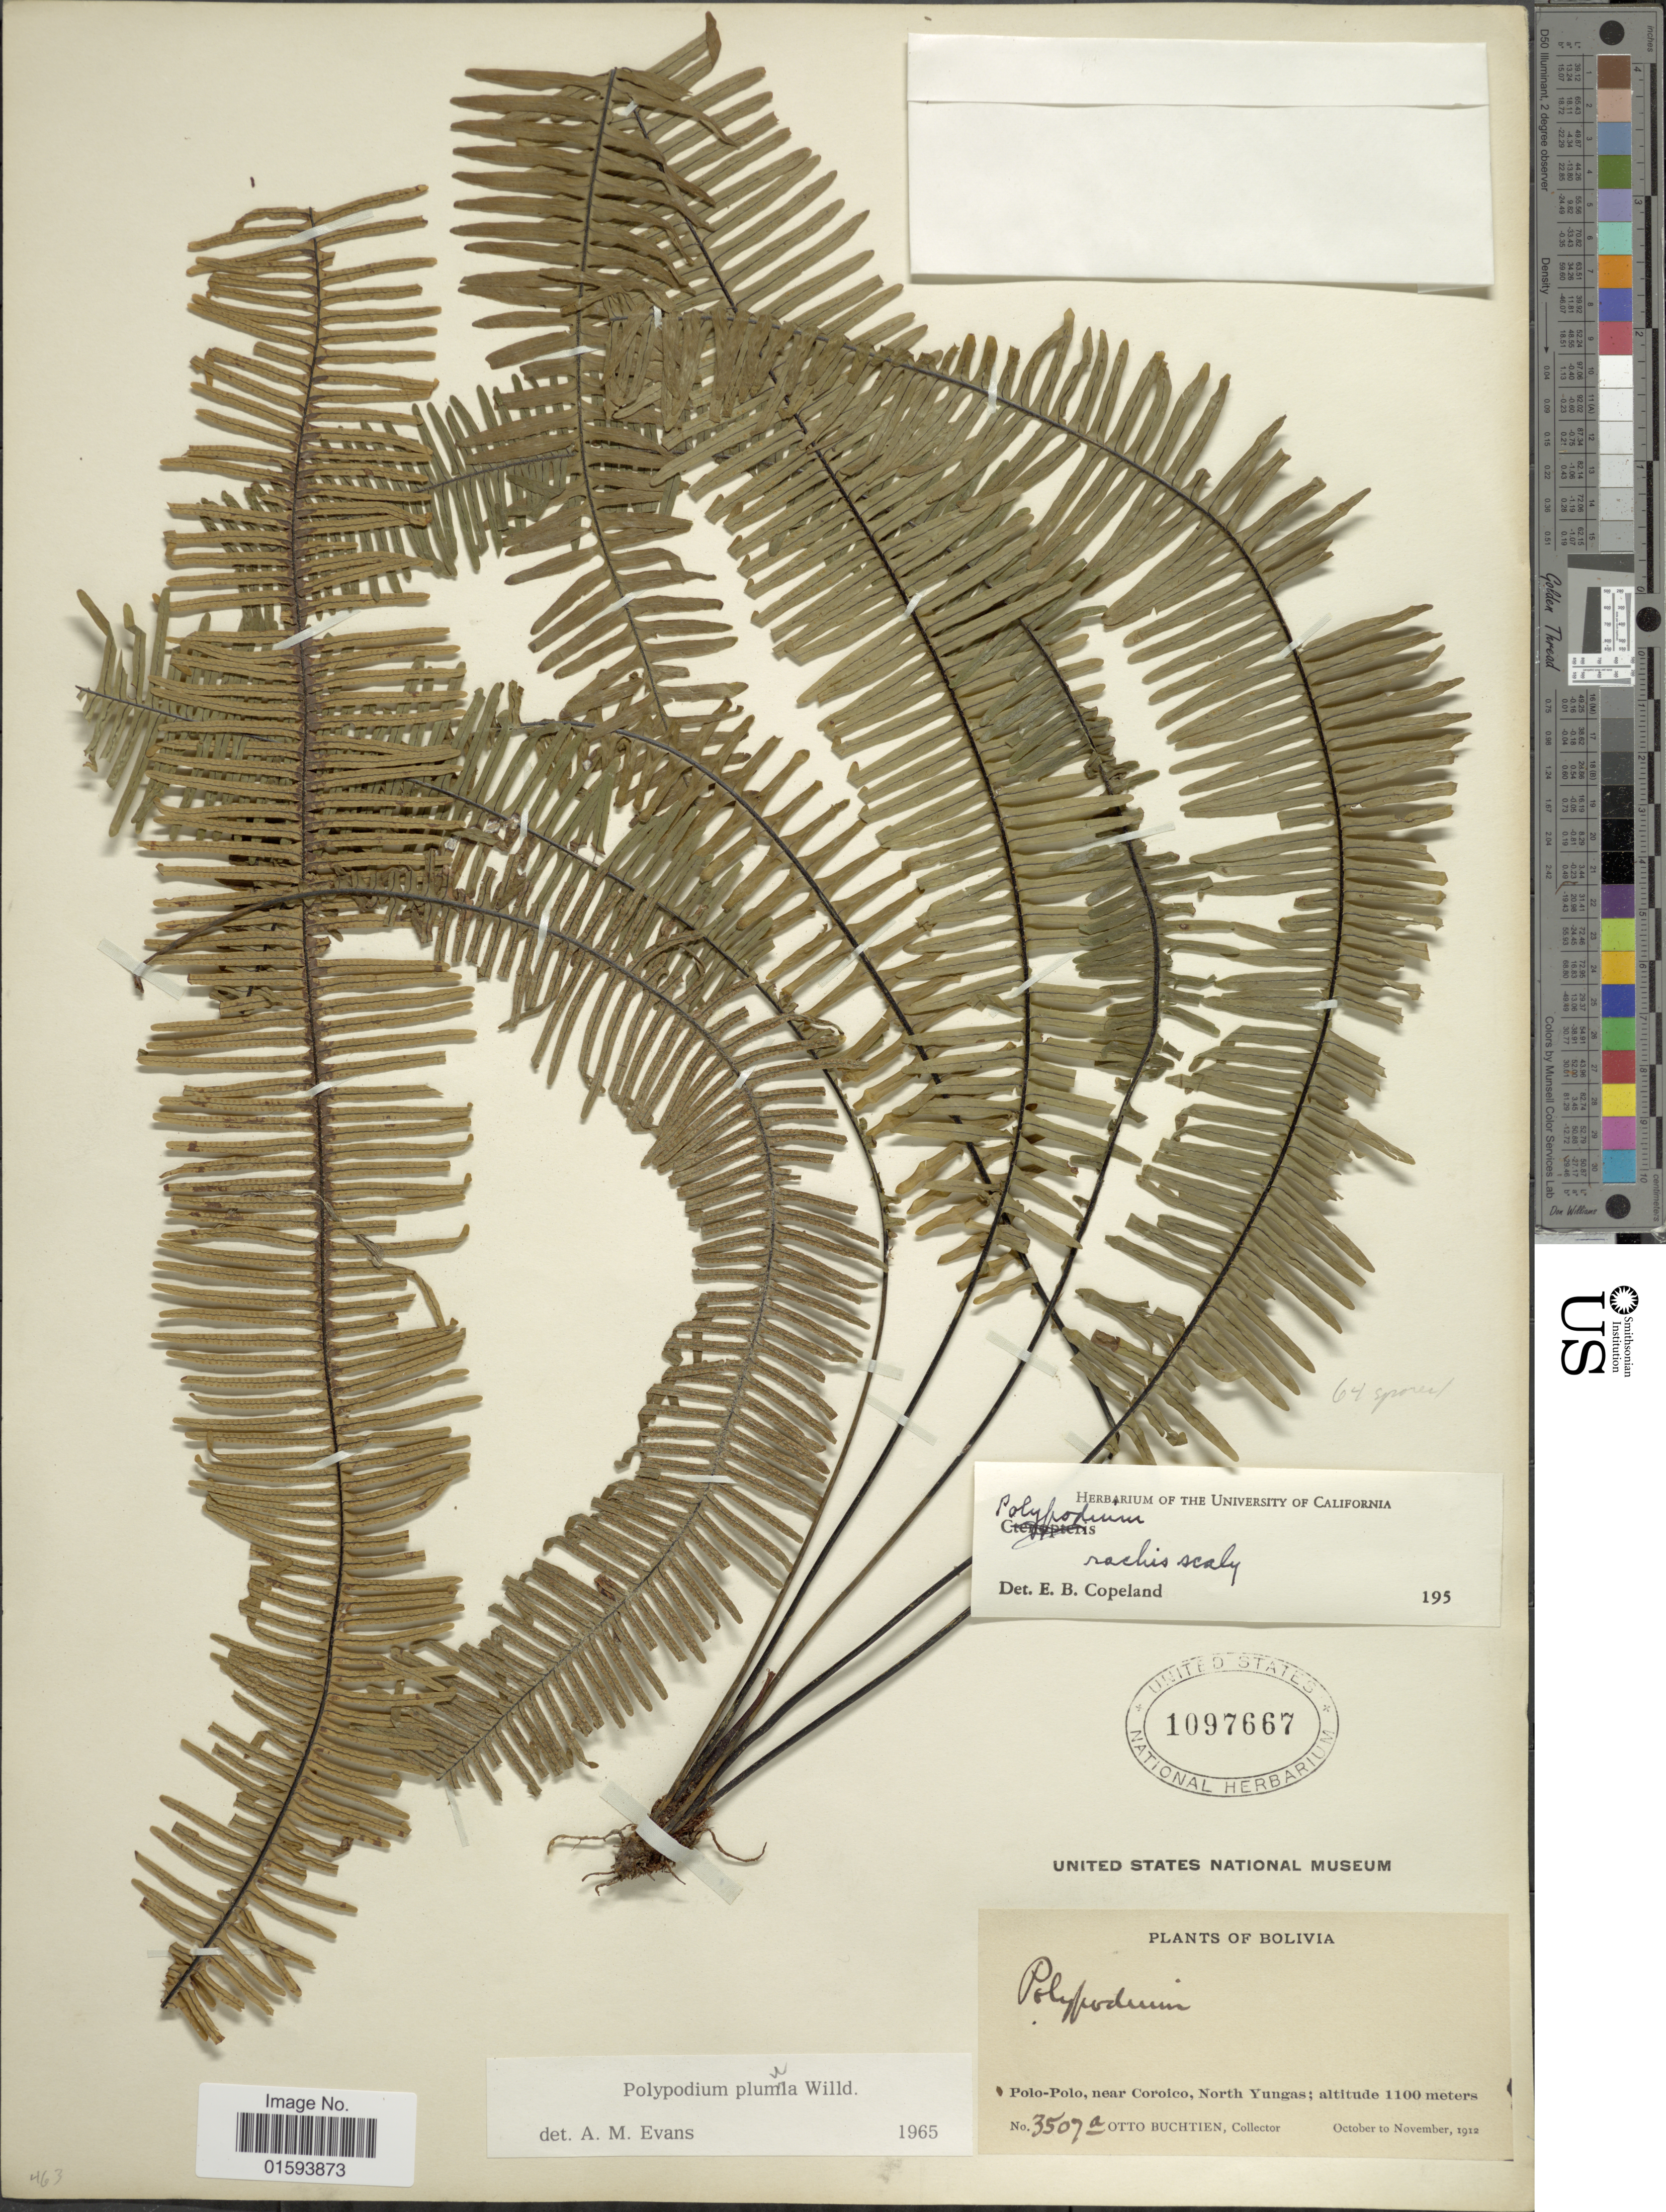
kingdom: Plantae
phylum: Tracheophyta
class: Polypodiopsida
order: Polypodiales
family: Polypodiaceae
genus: Pecluma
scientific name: Pecluma plumula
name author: (Humb. & Bonpl. ex Willd.) M.G. Price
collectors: O. Buchtien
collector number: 3507a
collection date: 1912-10/1912-11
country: Bolivia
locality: Polo-Polo, near Coroico, North Yungas.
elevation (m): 1100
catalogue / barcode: US 1097667